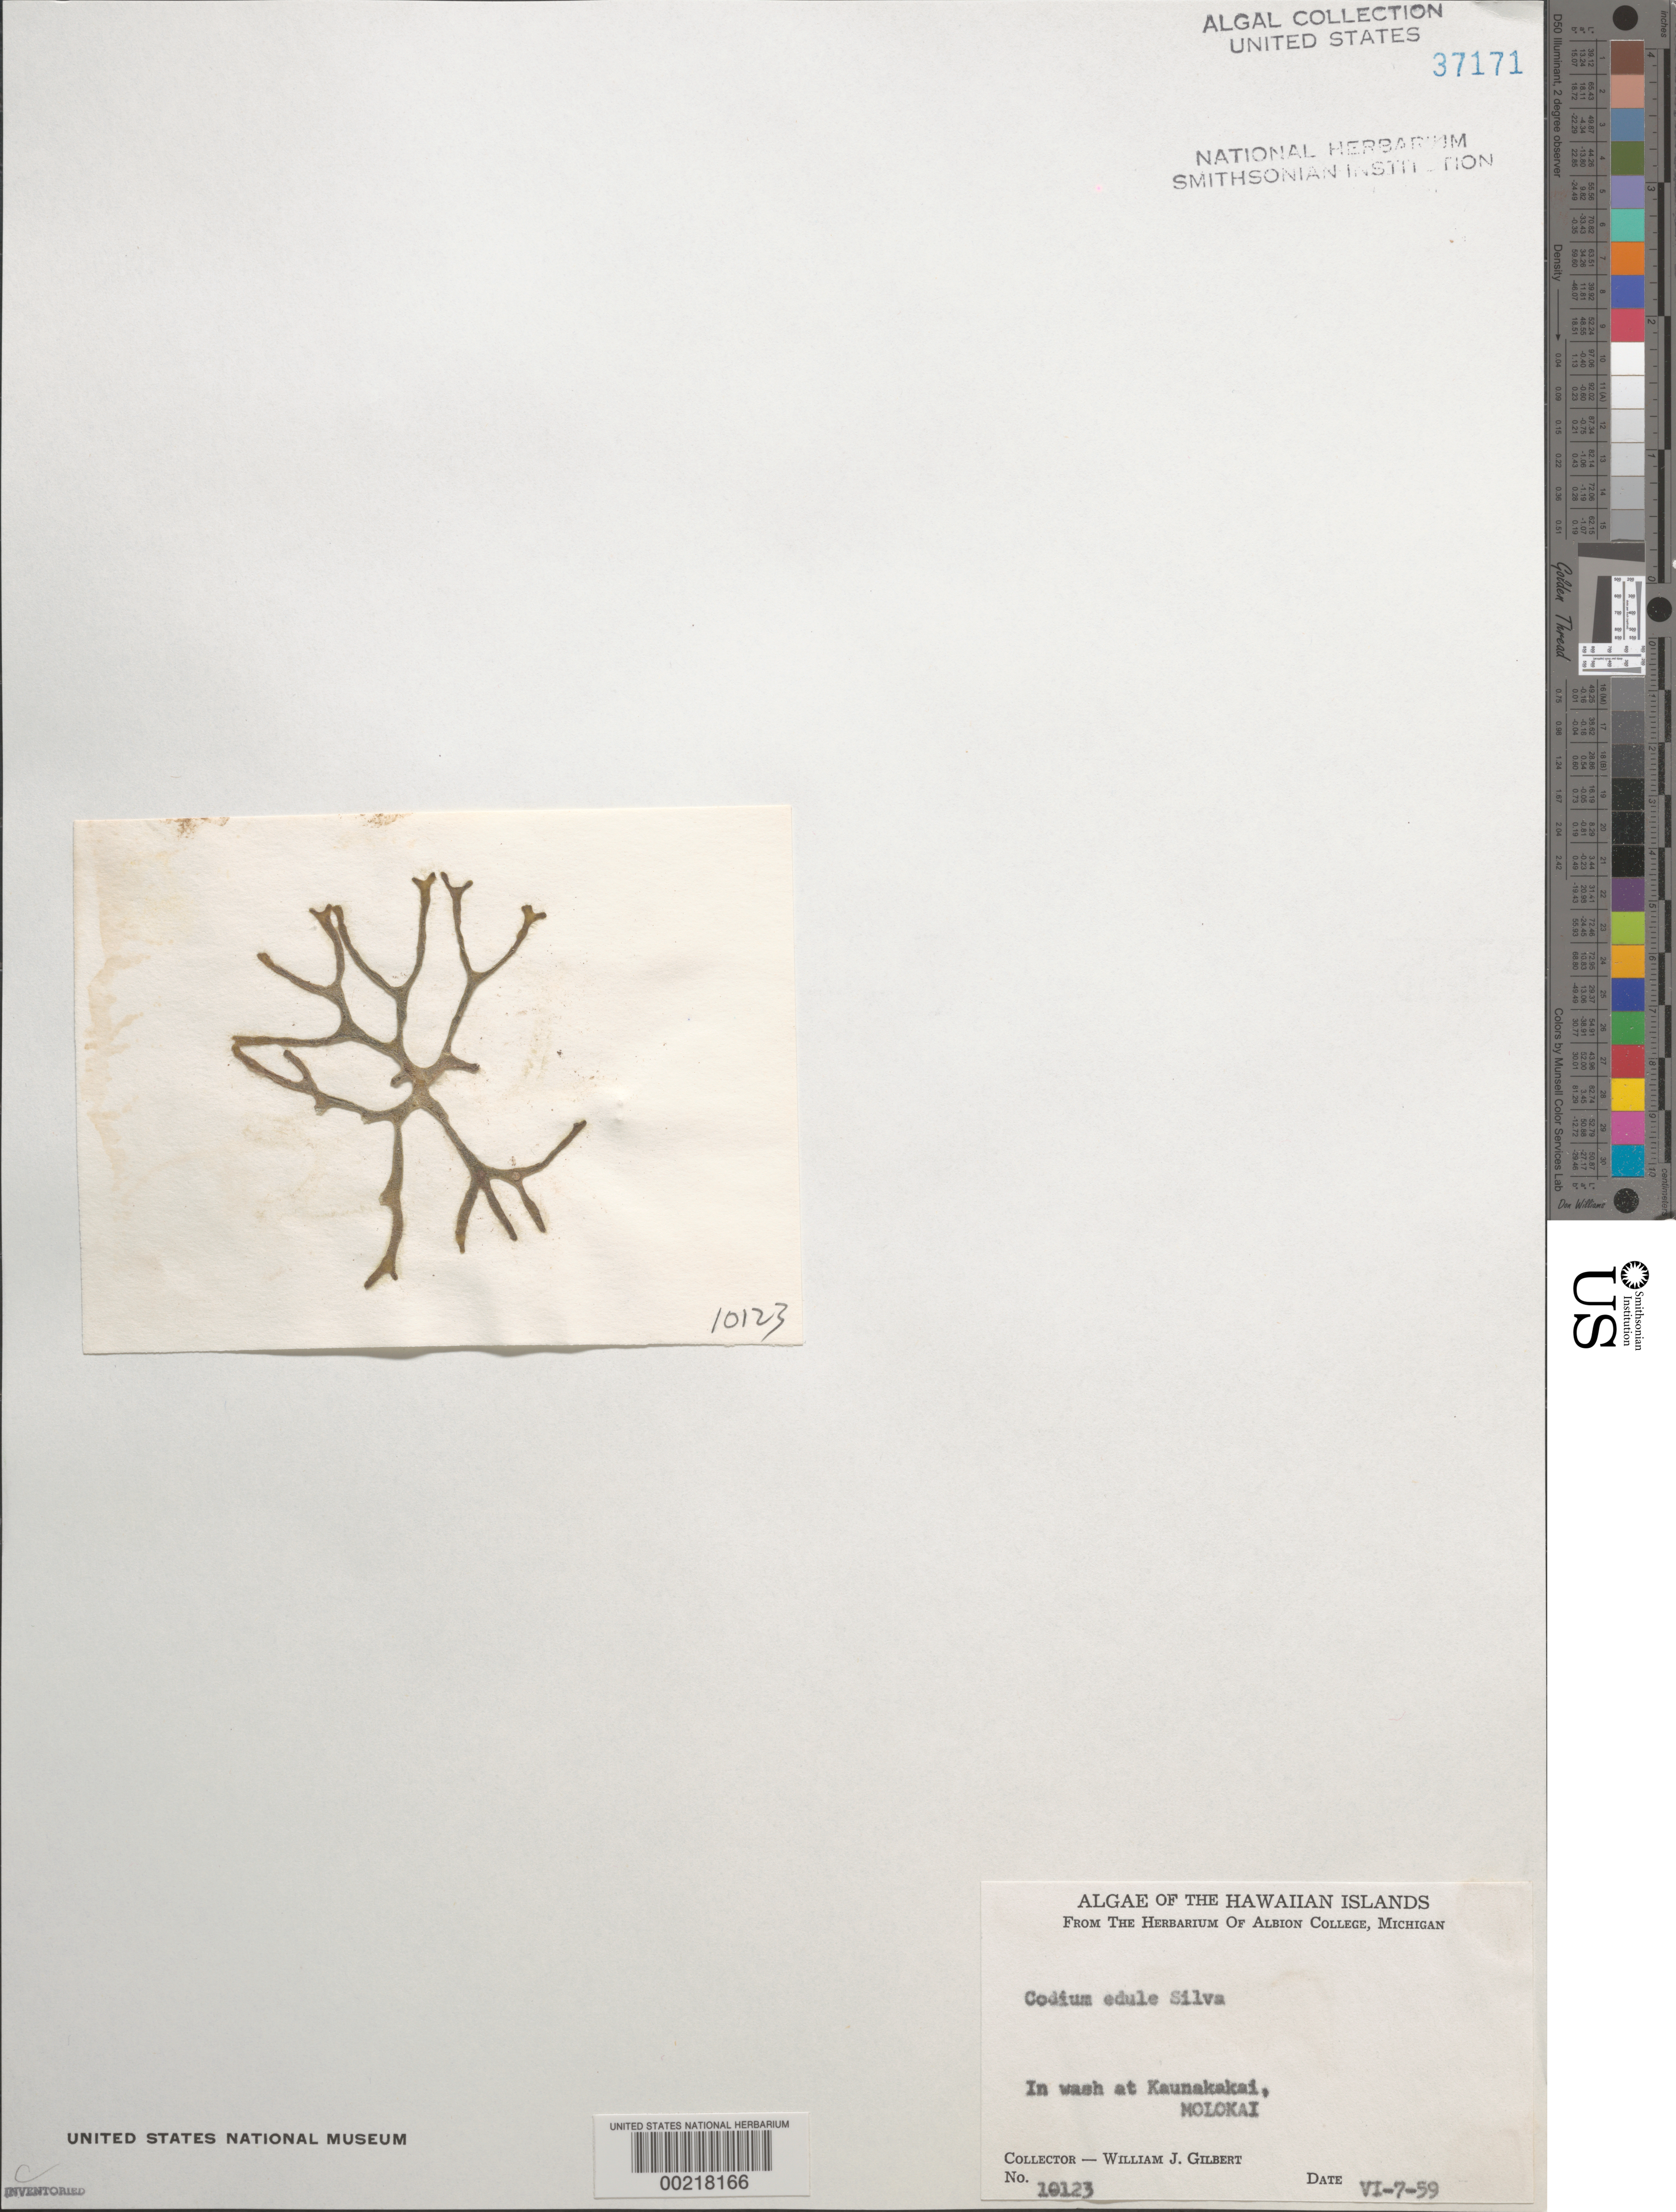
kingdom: Plantae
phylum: Chlorophyta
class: Ulvophyceae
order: Bryopsidales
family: Codiaceae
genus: Codium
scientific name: Codium edule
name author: P.C. Silva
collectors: W. J. Gilbert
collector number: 10123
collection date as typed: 07 Jun 1959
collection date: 1959-06-07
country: United States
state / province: Hawaii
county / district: Maui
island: Moloka'i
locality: Kaunakakai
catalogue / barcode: US 37171